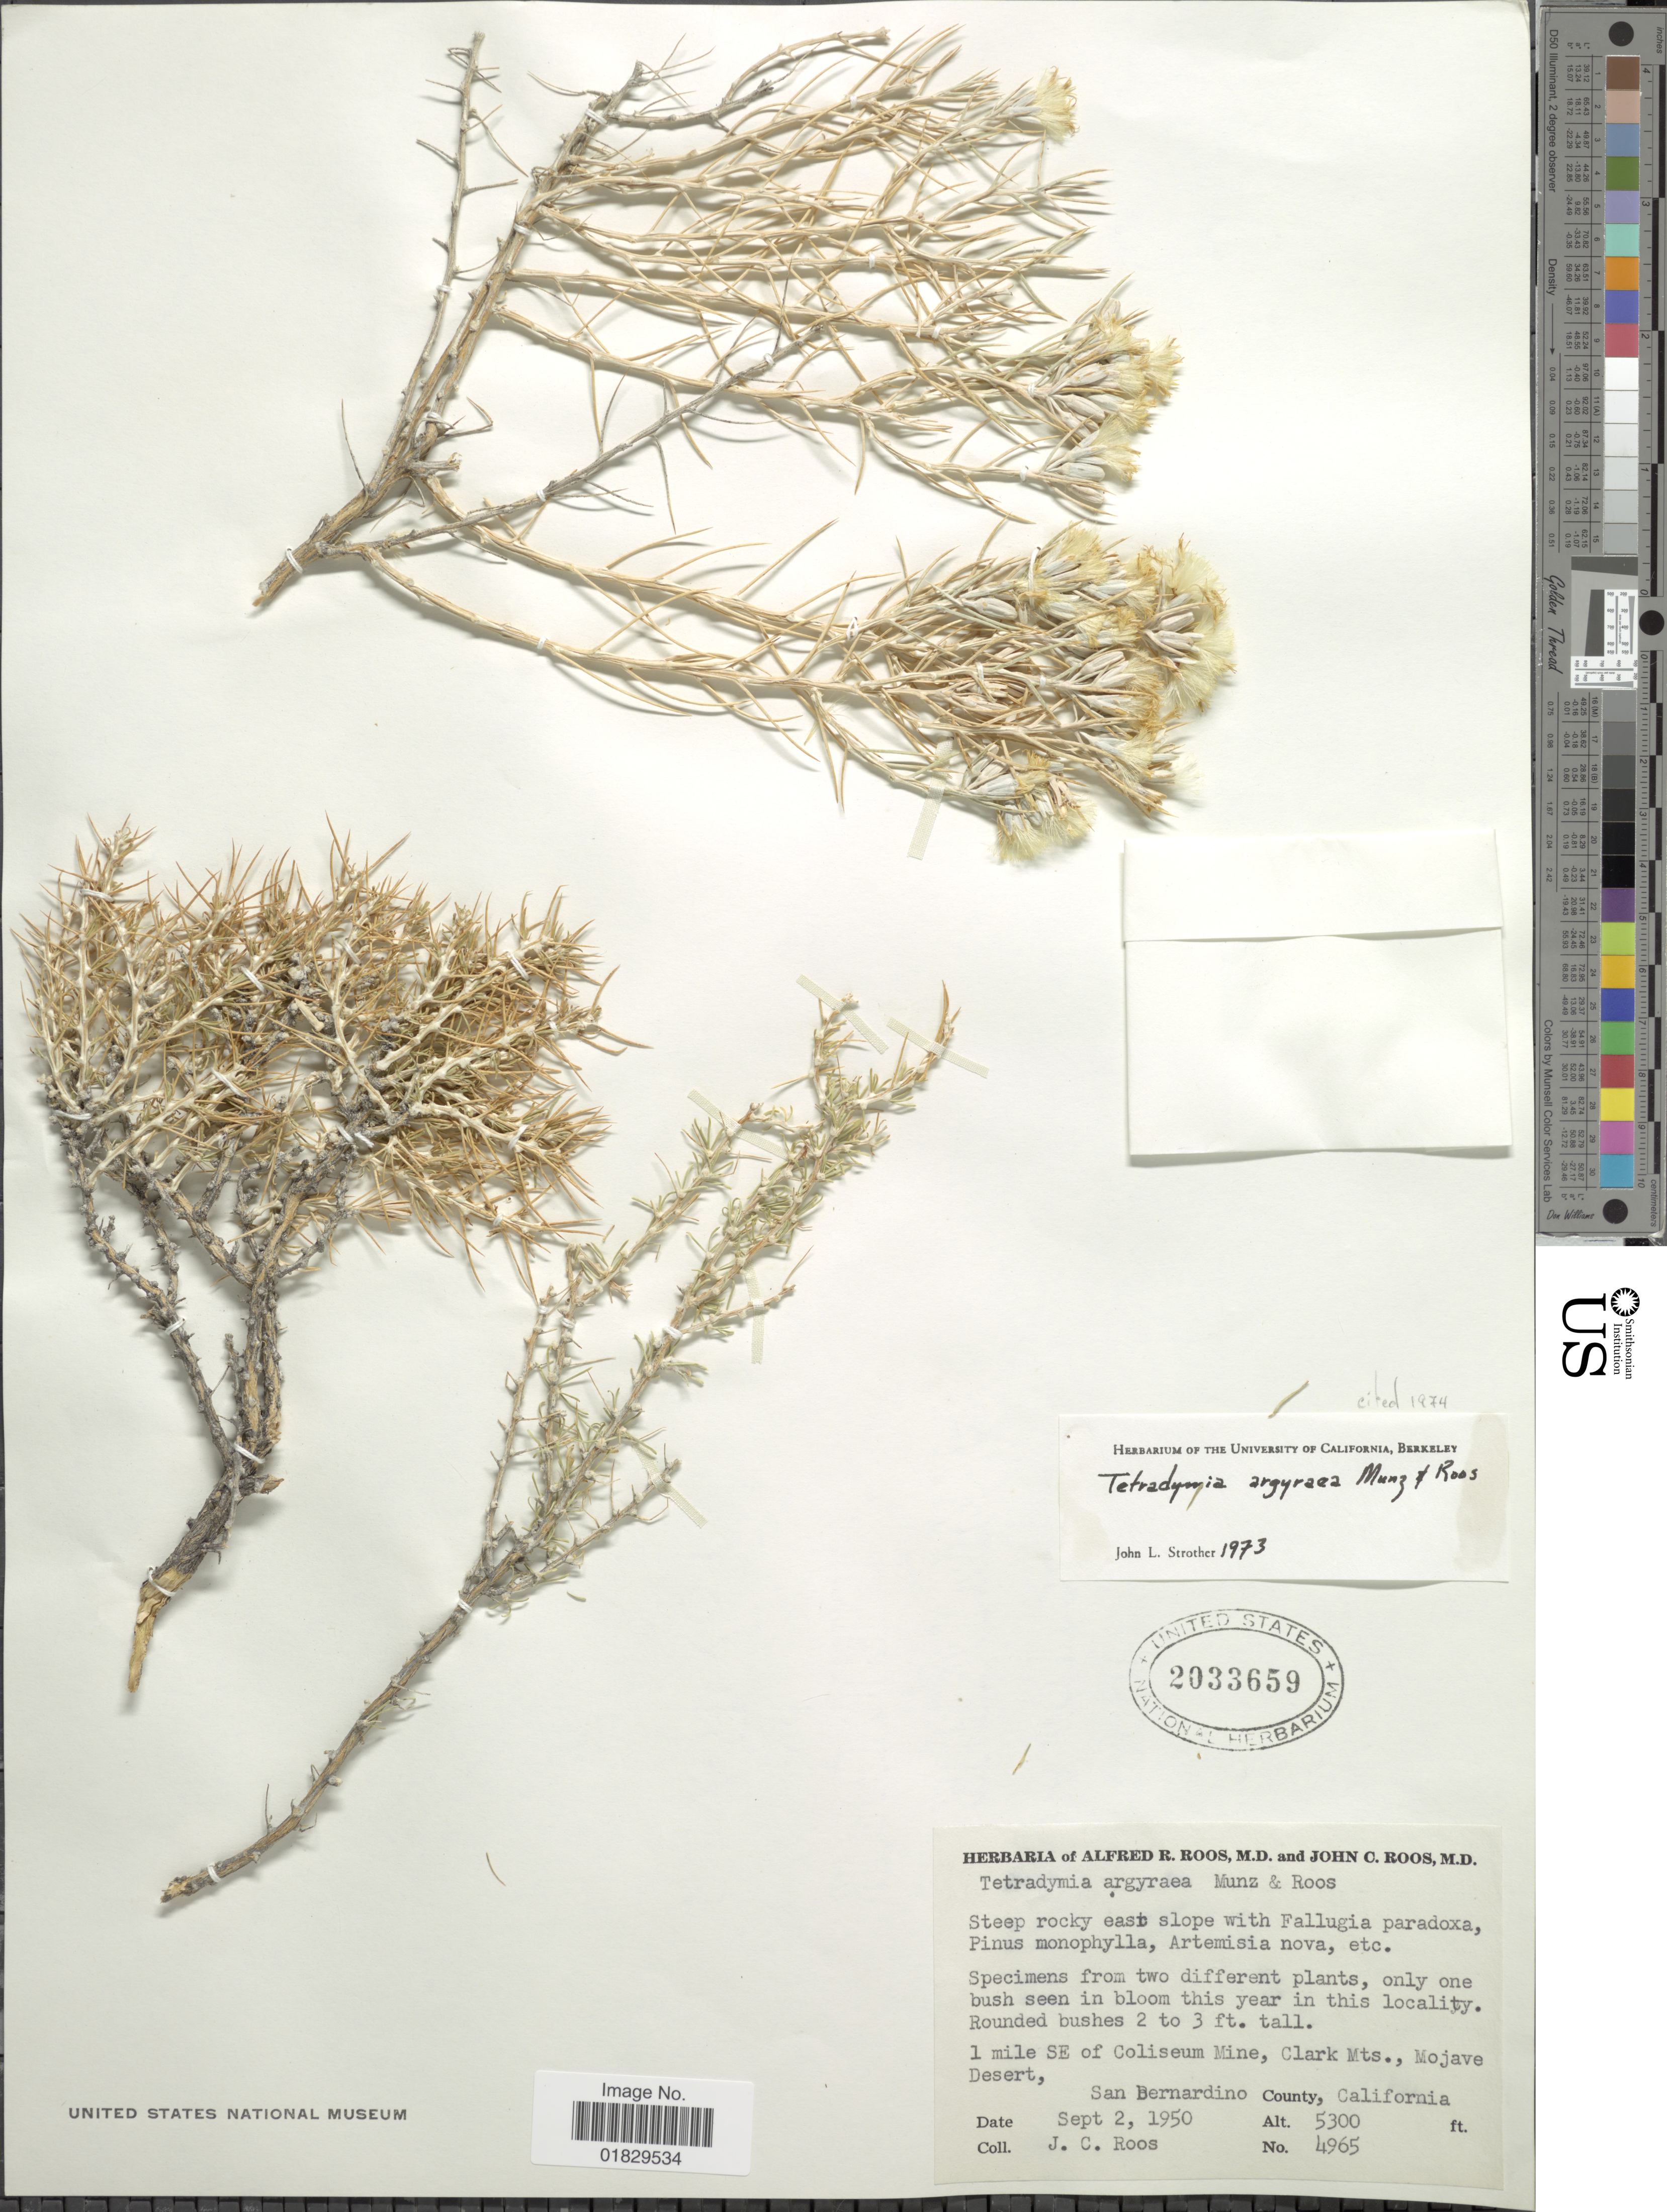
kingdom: Plantae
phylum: Tracheophyta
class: Magnoliopsida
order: Asterales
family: Asteraceae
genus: Tetradymia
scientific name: Tetradymia argyraea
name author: Munz & J.C. Roos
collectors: J. C. Roos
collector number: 4965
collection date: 1950-09-02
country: United States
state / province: California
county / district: San Bernardino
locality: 1 mile SE of Coliseum Mine, Clark Mts., Mojave Desert, San Bernardino County, California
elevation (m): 1615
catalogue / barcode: US 2033659